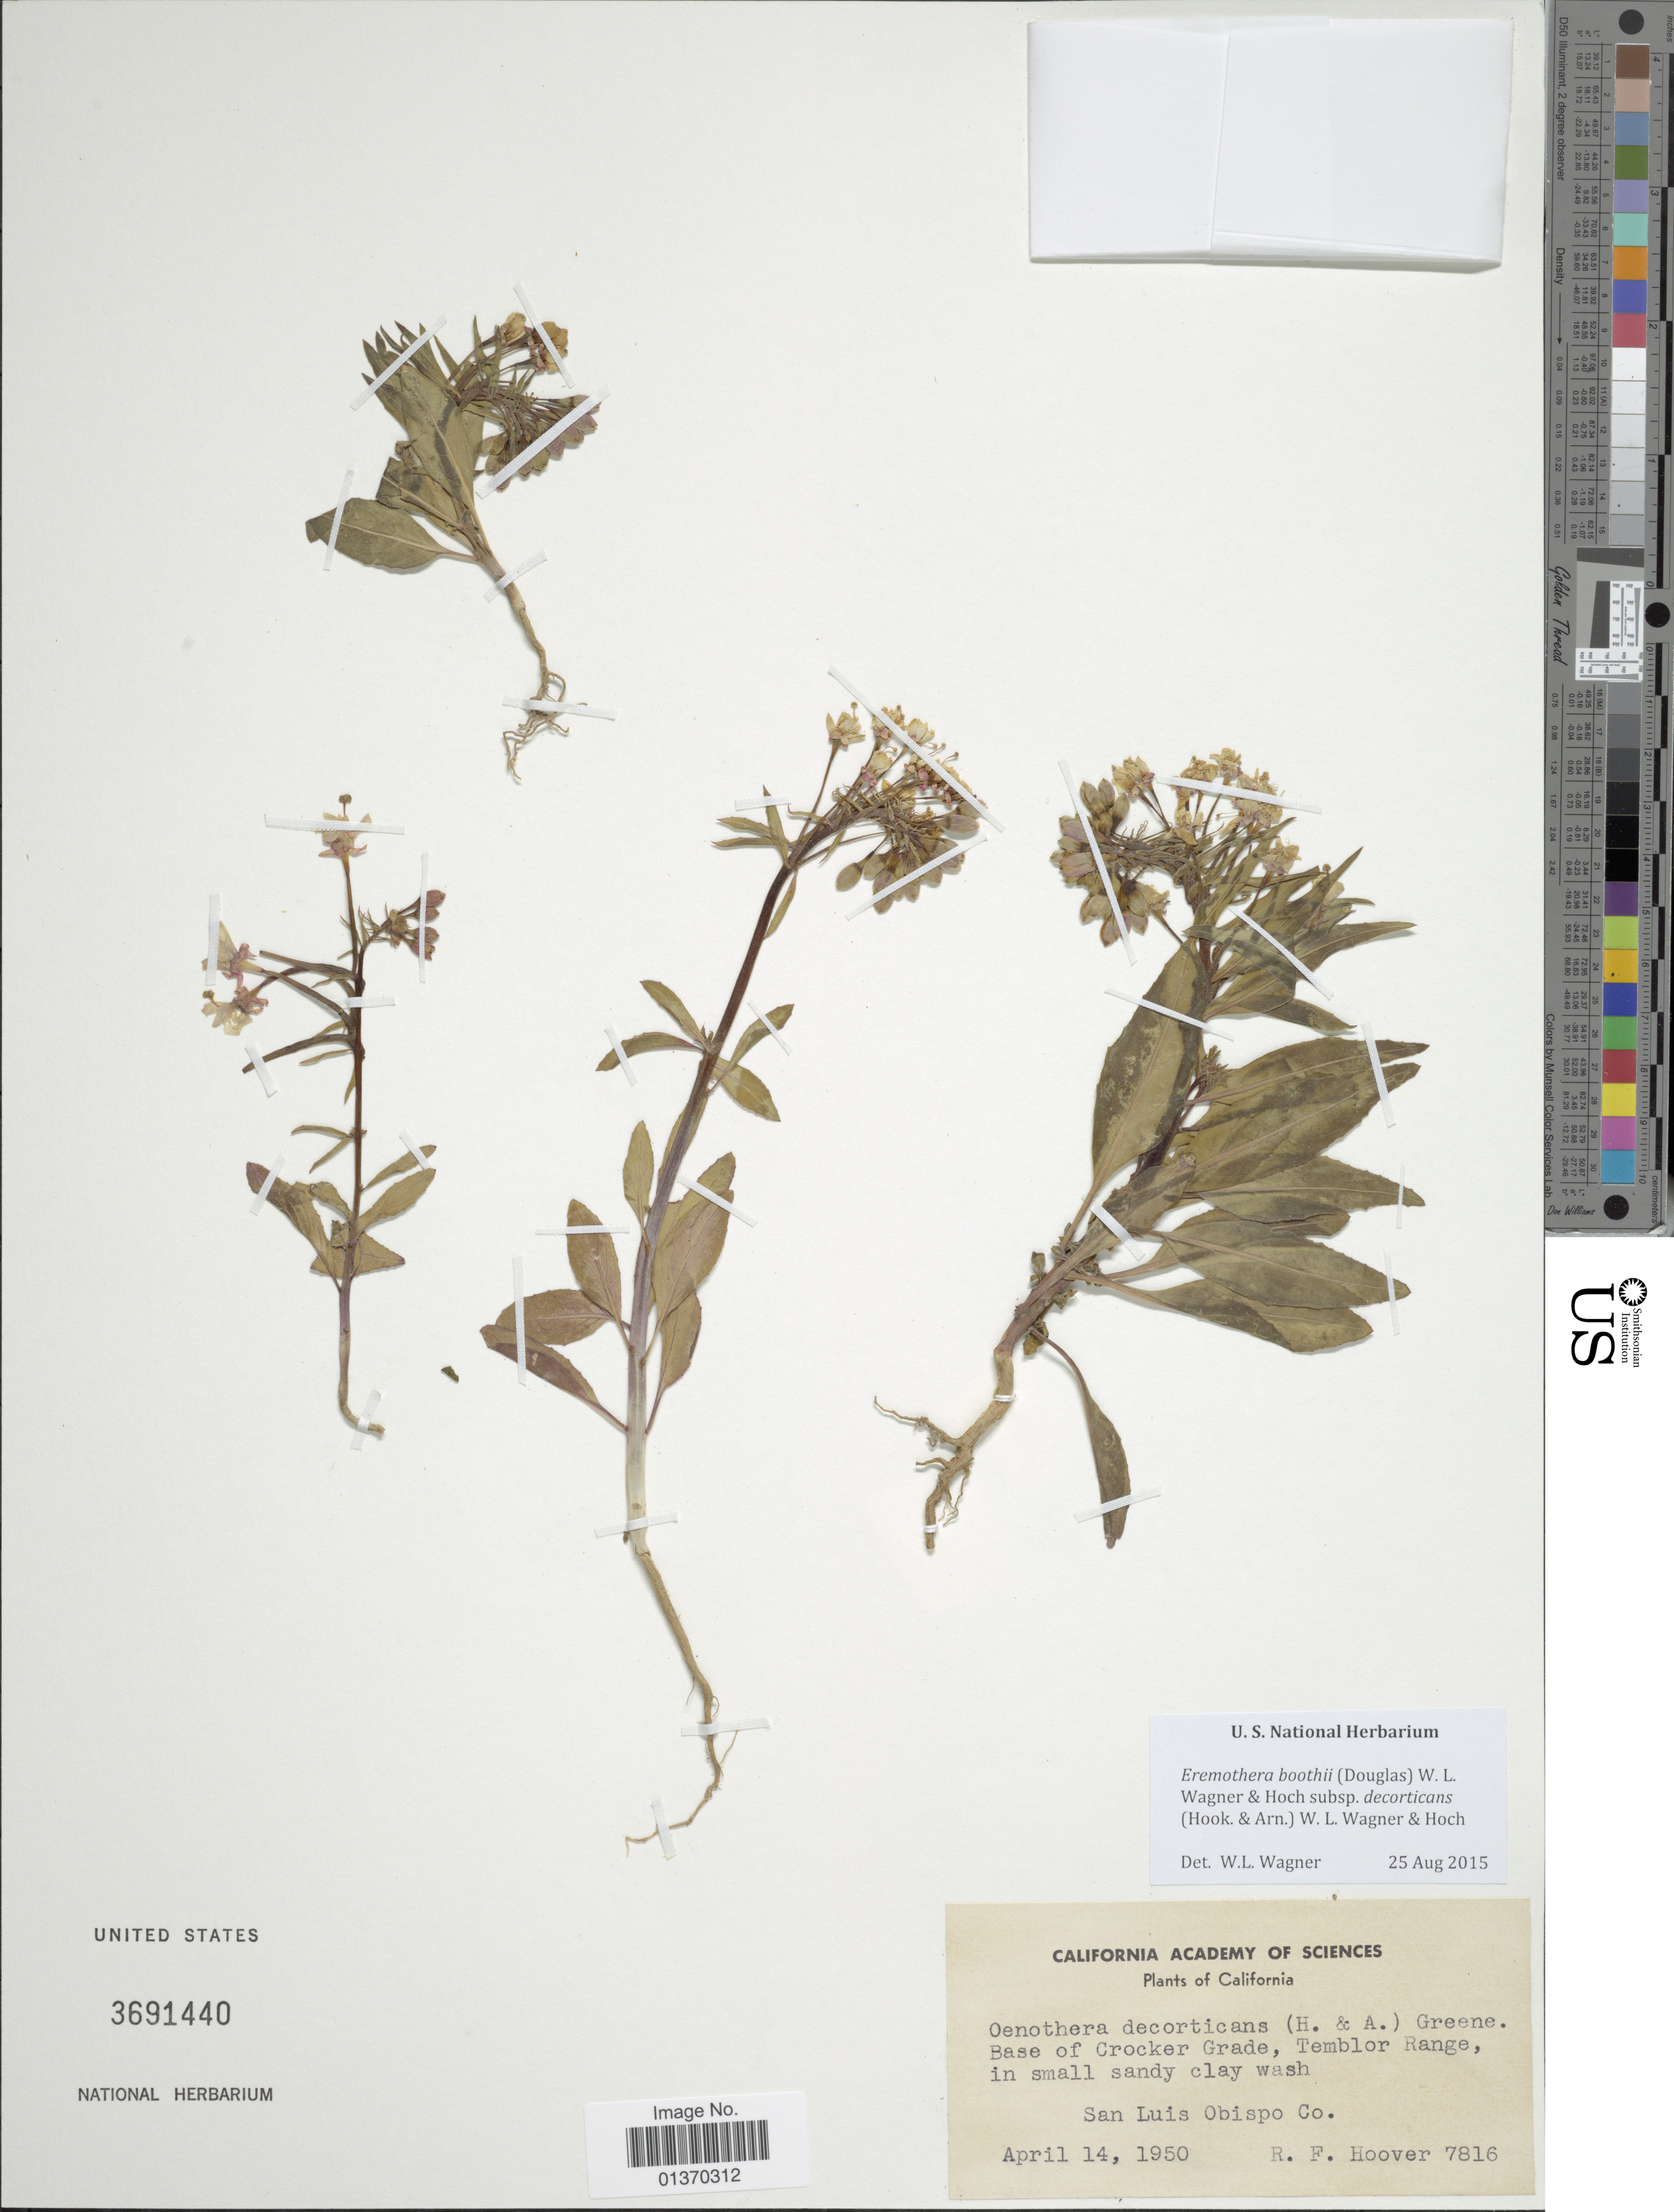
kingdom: Plantae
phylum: Tracheophyta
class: Magnoliopsida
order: Myrtales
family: Onagraceae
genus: Eremothera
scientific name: Eremothera boothii subsp. decorticans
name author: (Hook. & Arn.) W.L. Wagner & Hoch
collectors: R. F. Hoover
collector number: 7816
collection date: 1950-04-14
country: United States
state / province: California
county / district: San Luis Obispo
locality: Base of Crocker Grade, Temblor Range, in small sandy clay wash, San Luis Obispo Co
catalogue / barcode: US 3691440